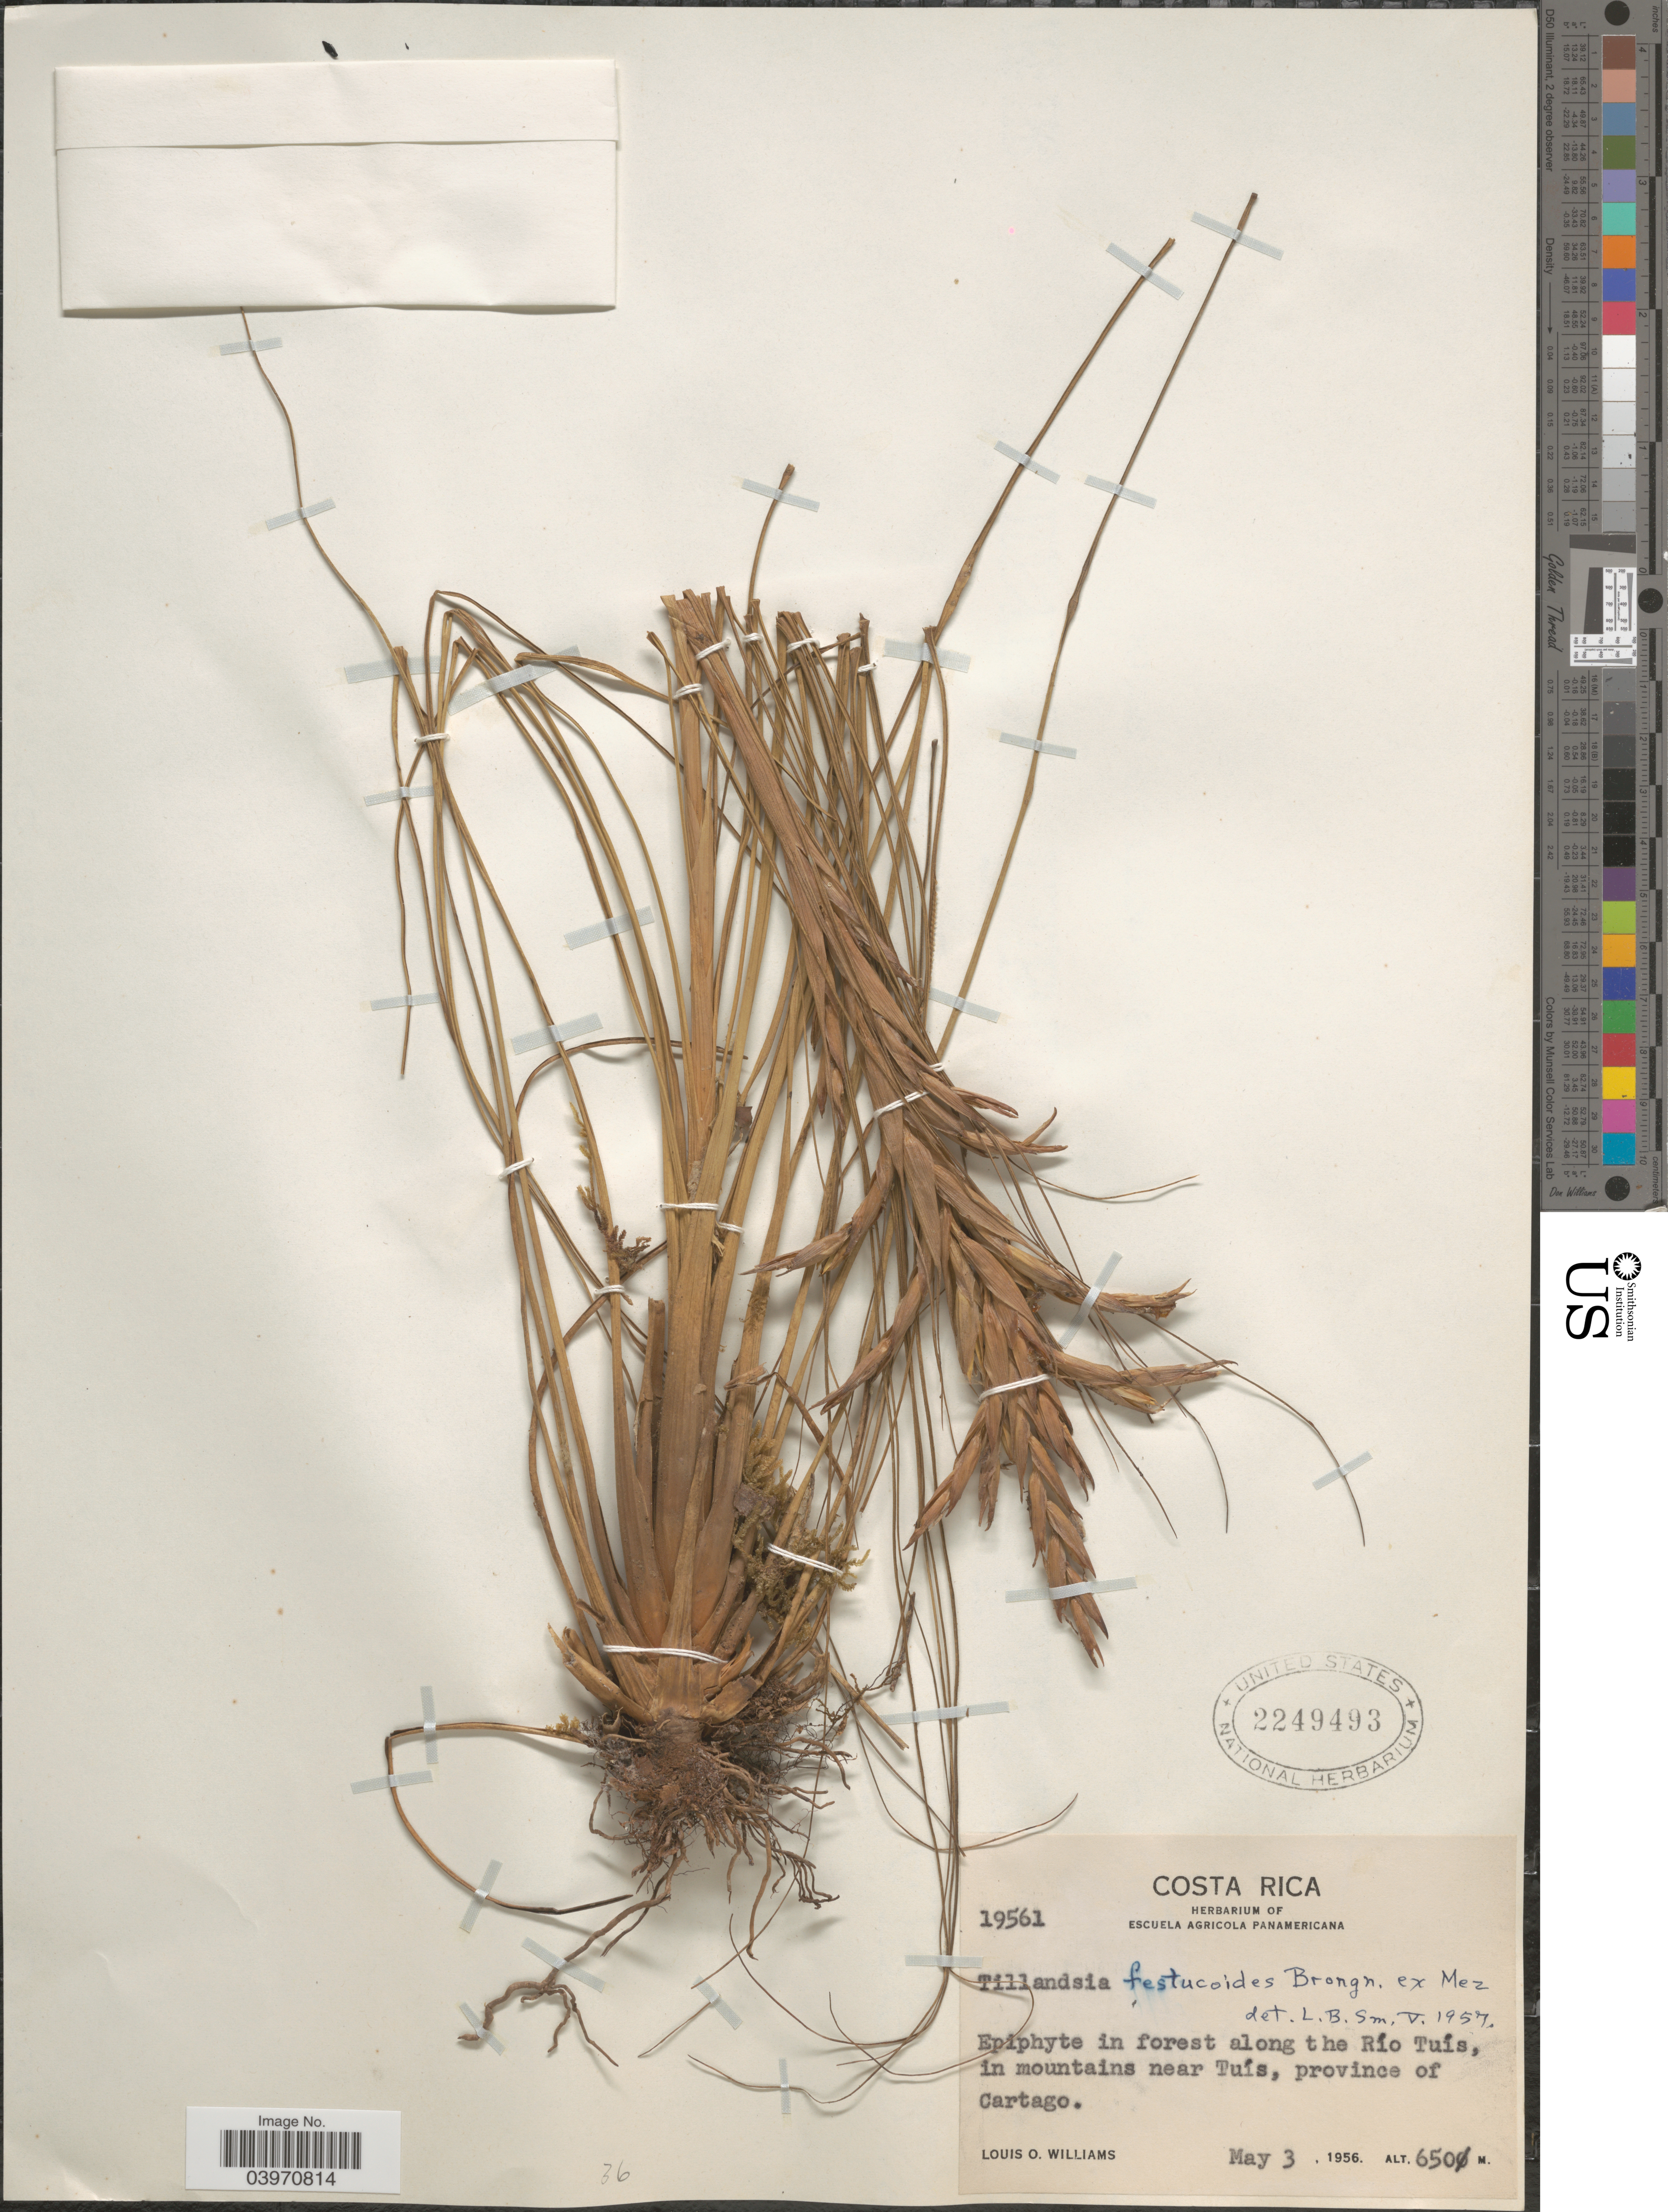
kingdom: Plantae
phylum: Tracheophyta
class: Liliopsida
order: Poales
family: Bromeliaceae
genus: Tillandsia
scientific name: Tillandsia festucoides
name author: Brongn. ex Mez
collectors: L. O. Williams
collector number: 19561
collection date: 1956-05-03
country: Costa Rica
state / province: Cartago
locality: Along the Río Tuís, in mountains near Tuís.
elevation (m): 650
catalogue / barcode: US 2249493